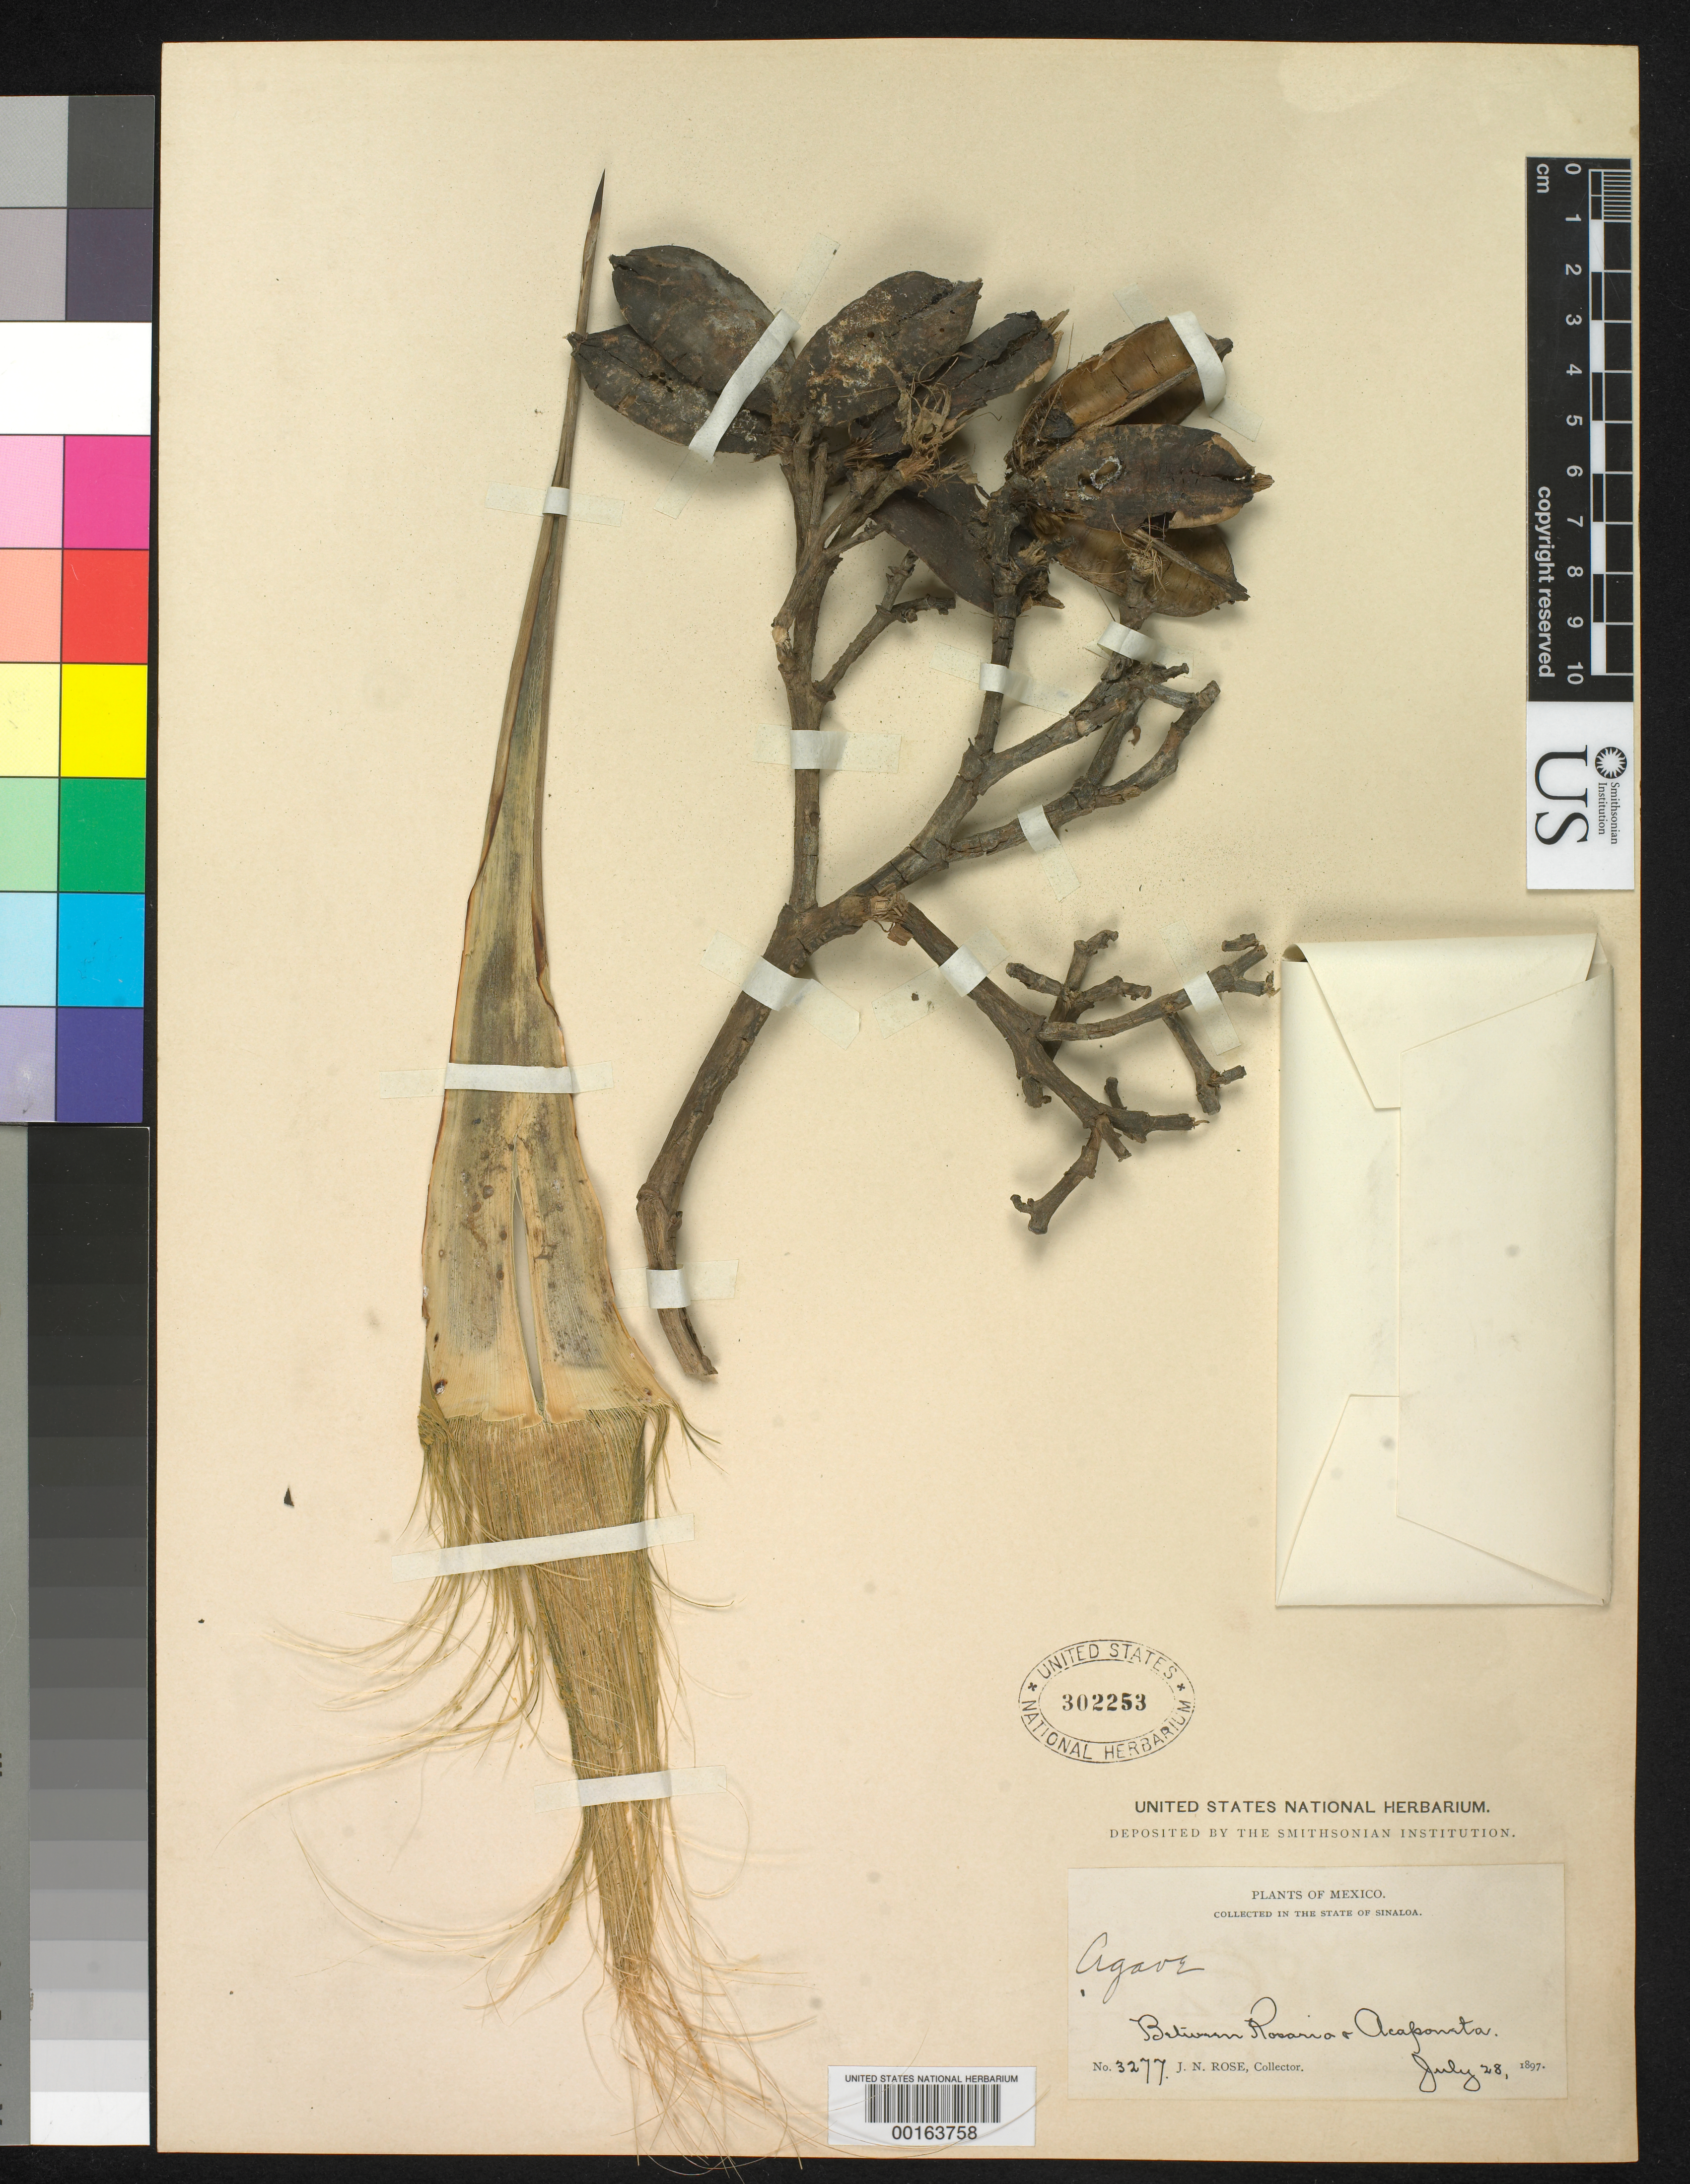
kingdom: Plantae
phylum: Tracheophyta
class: Liliopsida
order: Asparagales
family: Asparagaceae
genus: Agave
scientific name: Agave sp.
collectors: J. N. Rose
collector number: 3277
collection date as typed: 28 Jul 1897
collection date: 1897-07-28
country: Mexico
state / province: Sinaloa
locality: Between Rosario and acapaneta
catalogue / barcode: US 302253